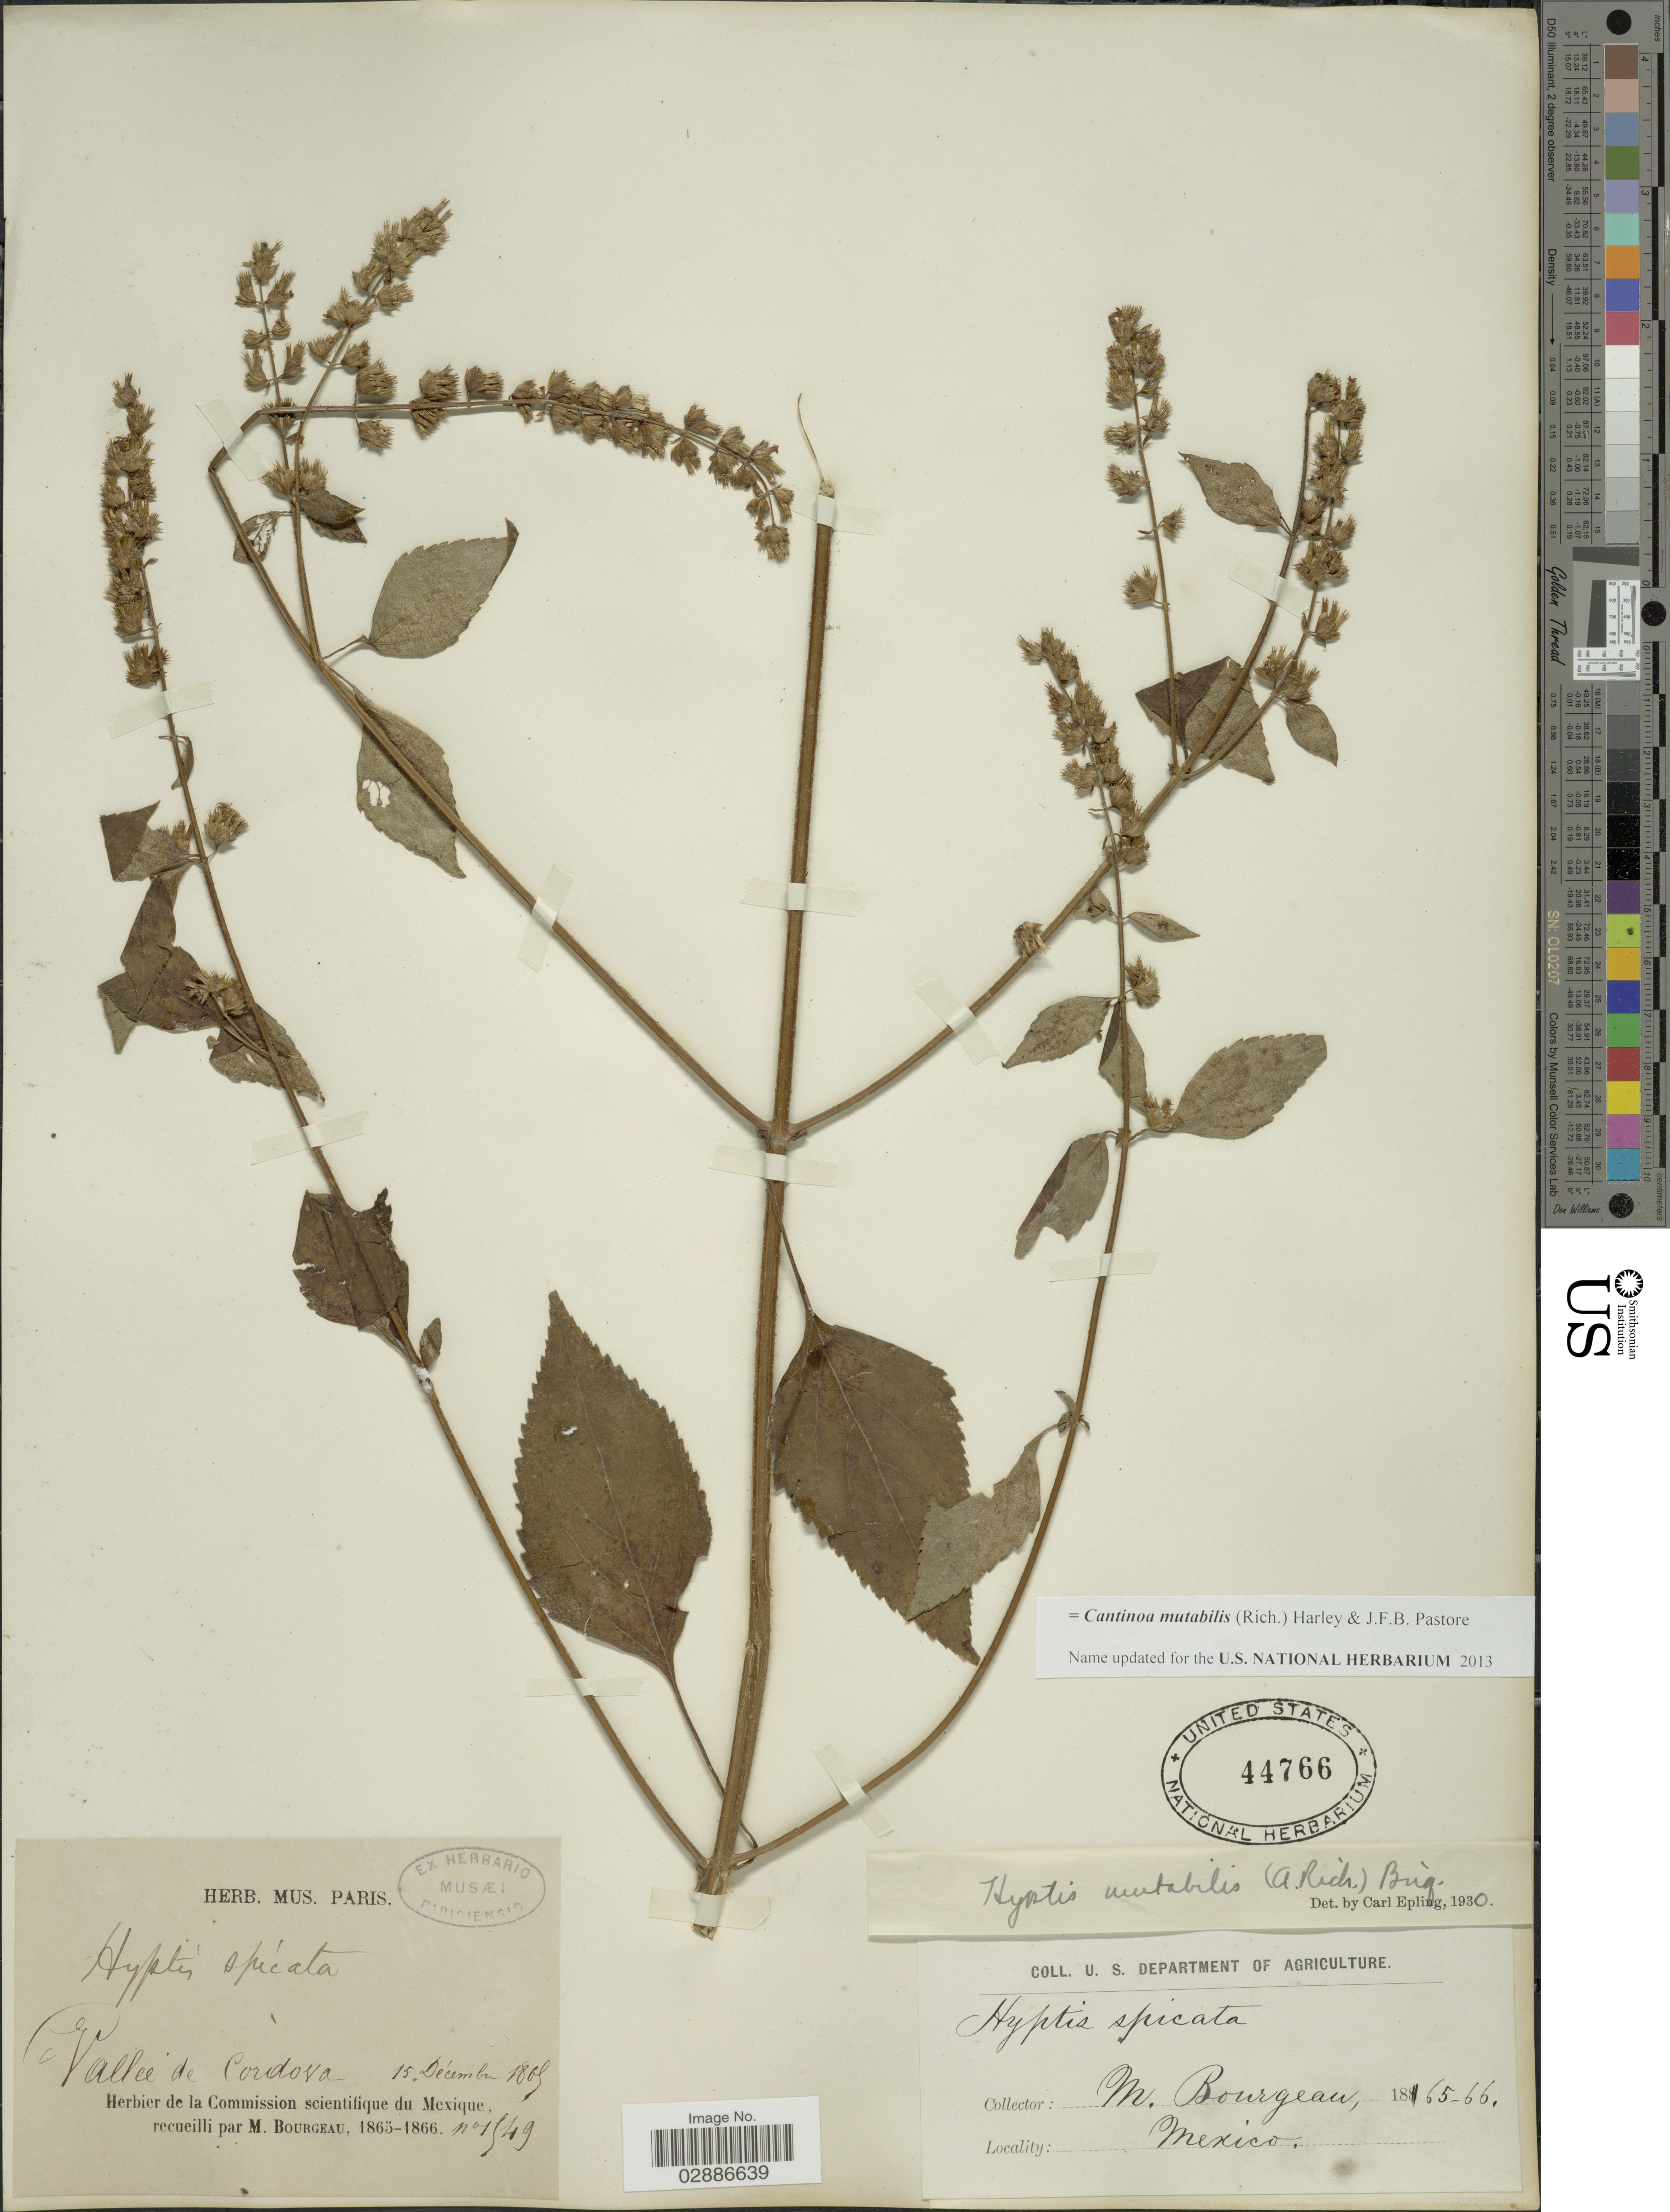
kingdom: Plantae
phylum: Tracheophyta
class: Magnoliopsida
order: Lamiales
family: Lamiaceae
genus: Cantinoa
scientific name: Cantinoa mutabilis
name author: (Epling) Harley & J.F.B. Pastore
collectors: M. Bourgeau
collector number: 1549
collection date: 1805-12-15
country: Mexico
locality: Vallee de Cordova.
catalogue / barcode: US 44766